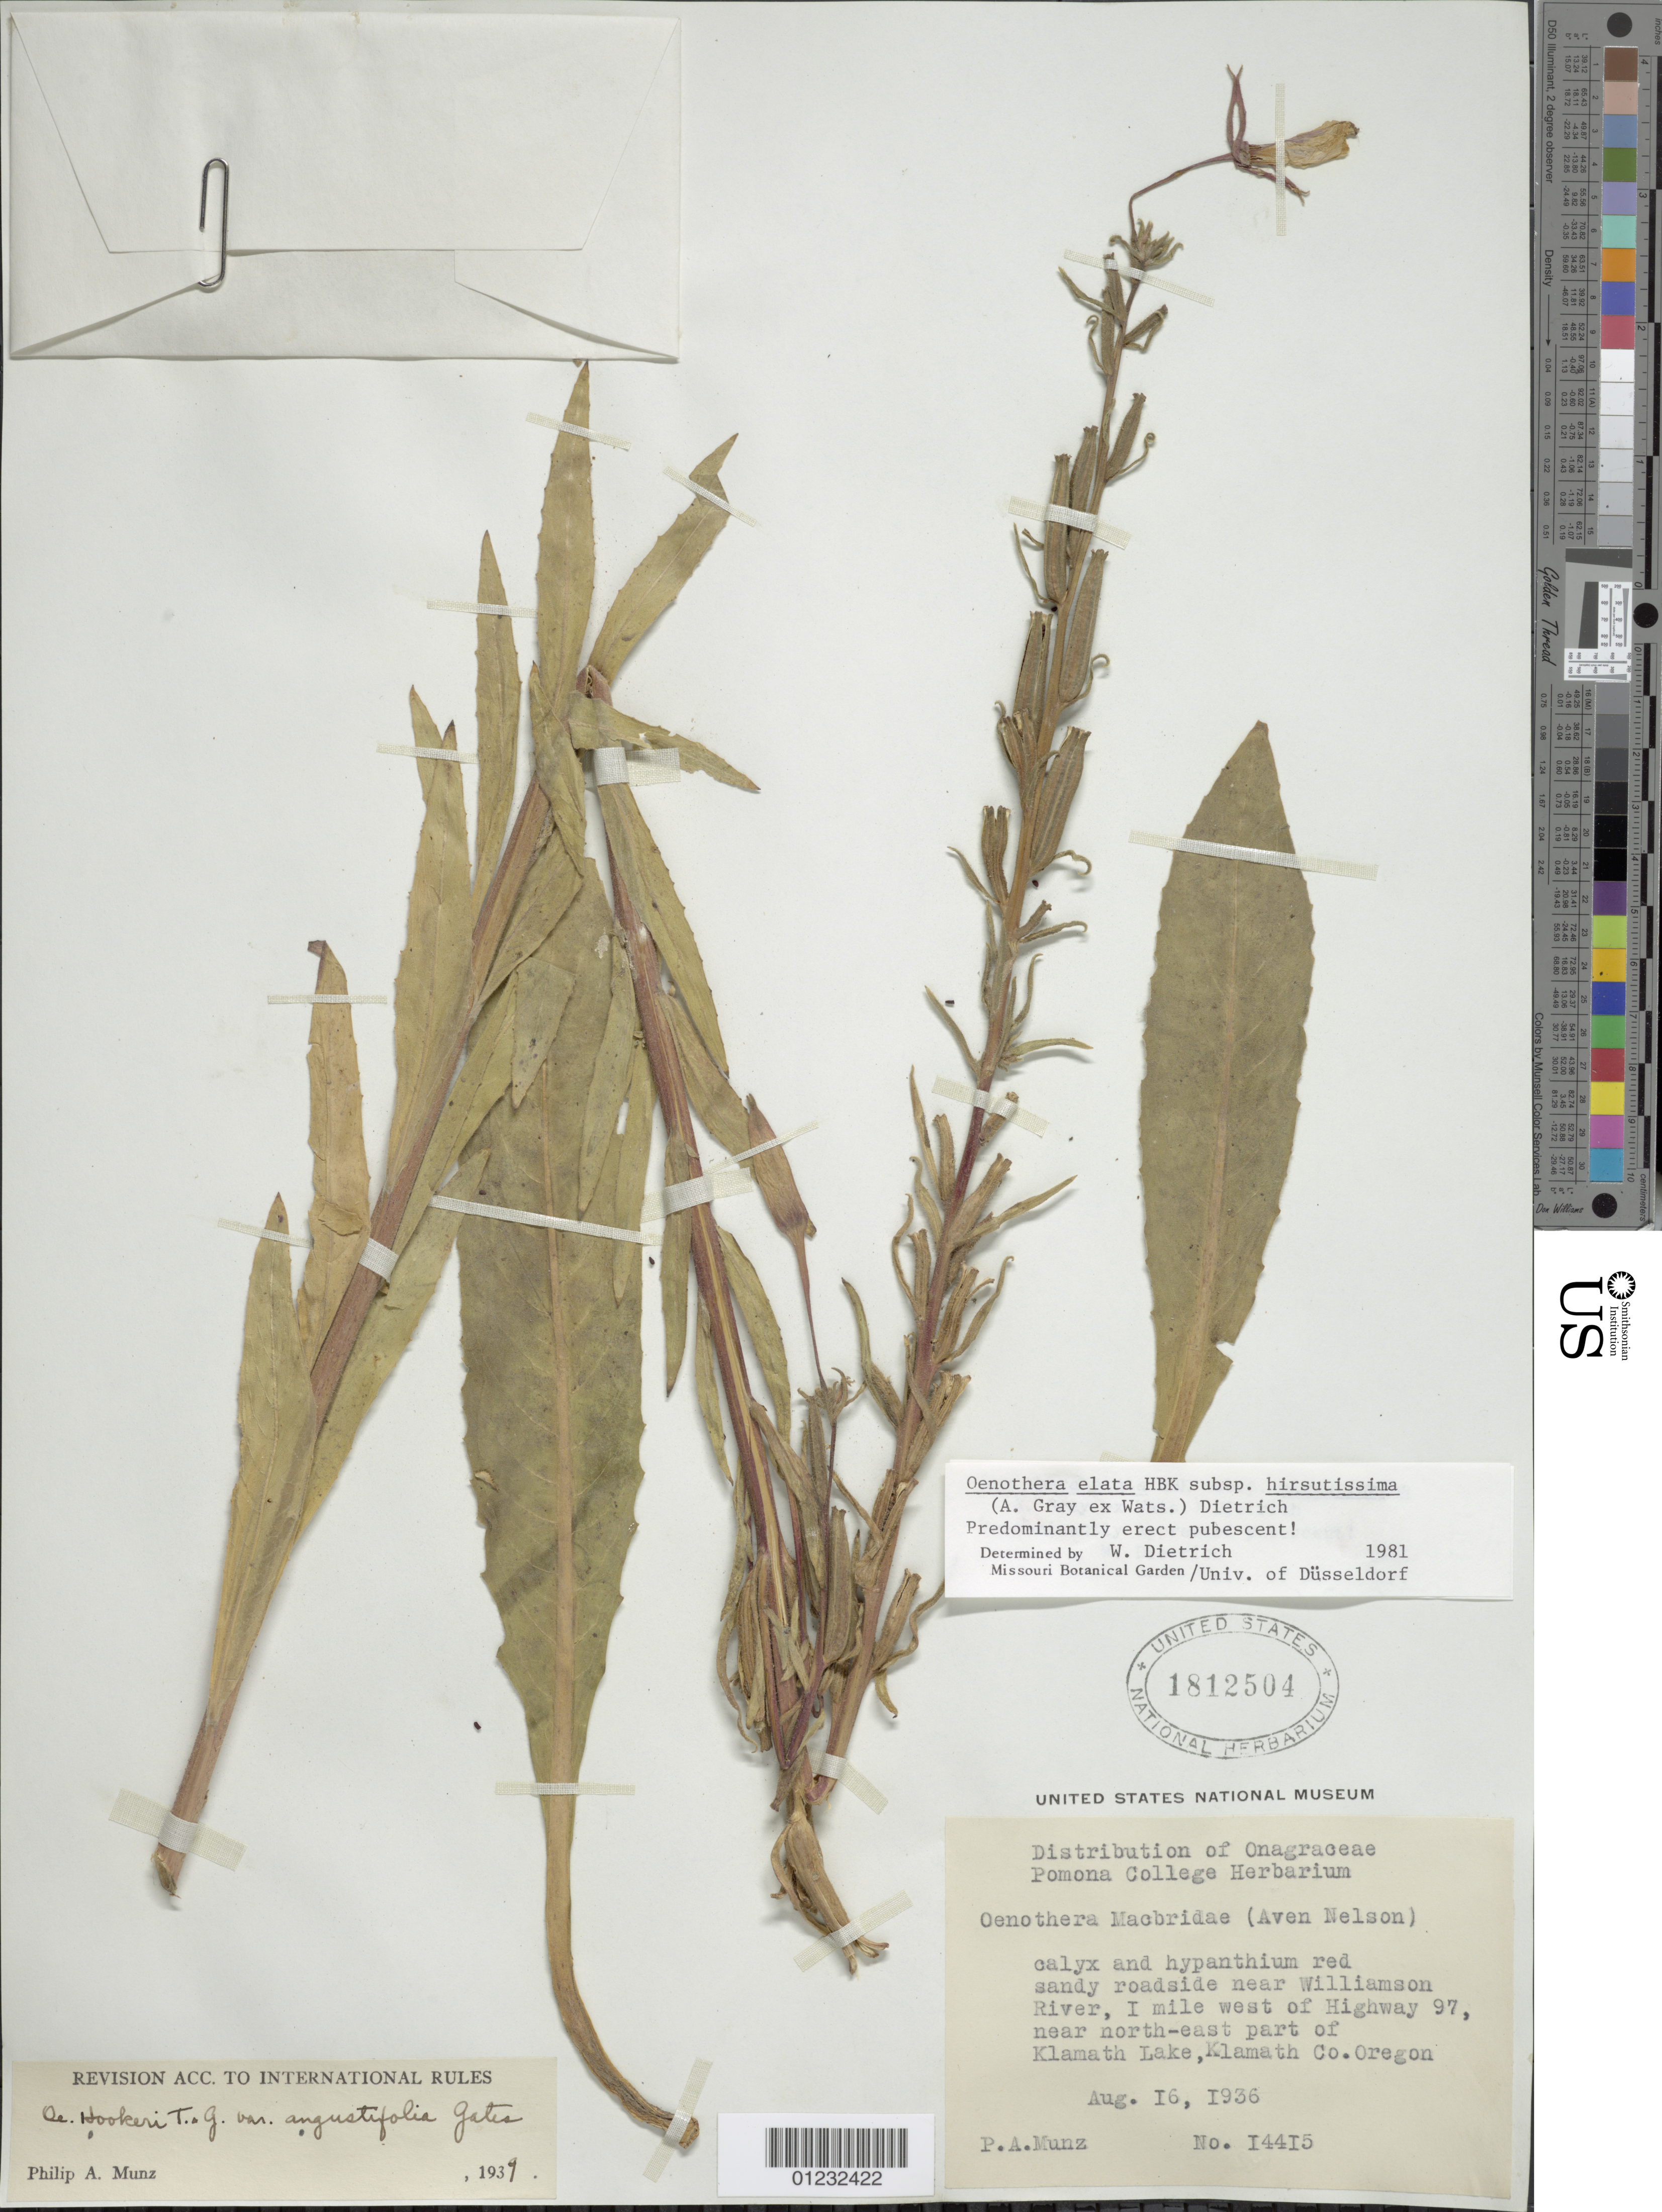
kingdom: Plantae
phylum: Tracheophyta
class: Magnoliopsida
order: Myrtales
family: Onagraceae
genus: Oenothera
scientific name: Oenothera elata subsp. hirsutissima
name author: (A. Gray ex S. Watson) W. Dietr.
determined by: Dietrich, W.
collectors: P. A. Munz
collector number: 14415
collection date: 1936-08-16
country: United States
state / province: Oregon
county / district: Klamath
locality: Near Williamson River, 1 mile west of Highway 97 near north - east part of Klamath Lake.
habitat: Sandy roadside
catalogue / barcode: US 1812504